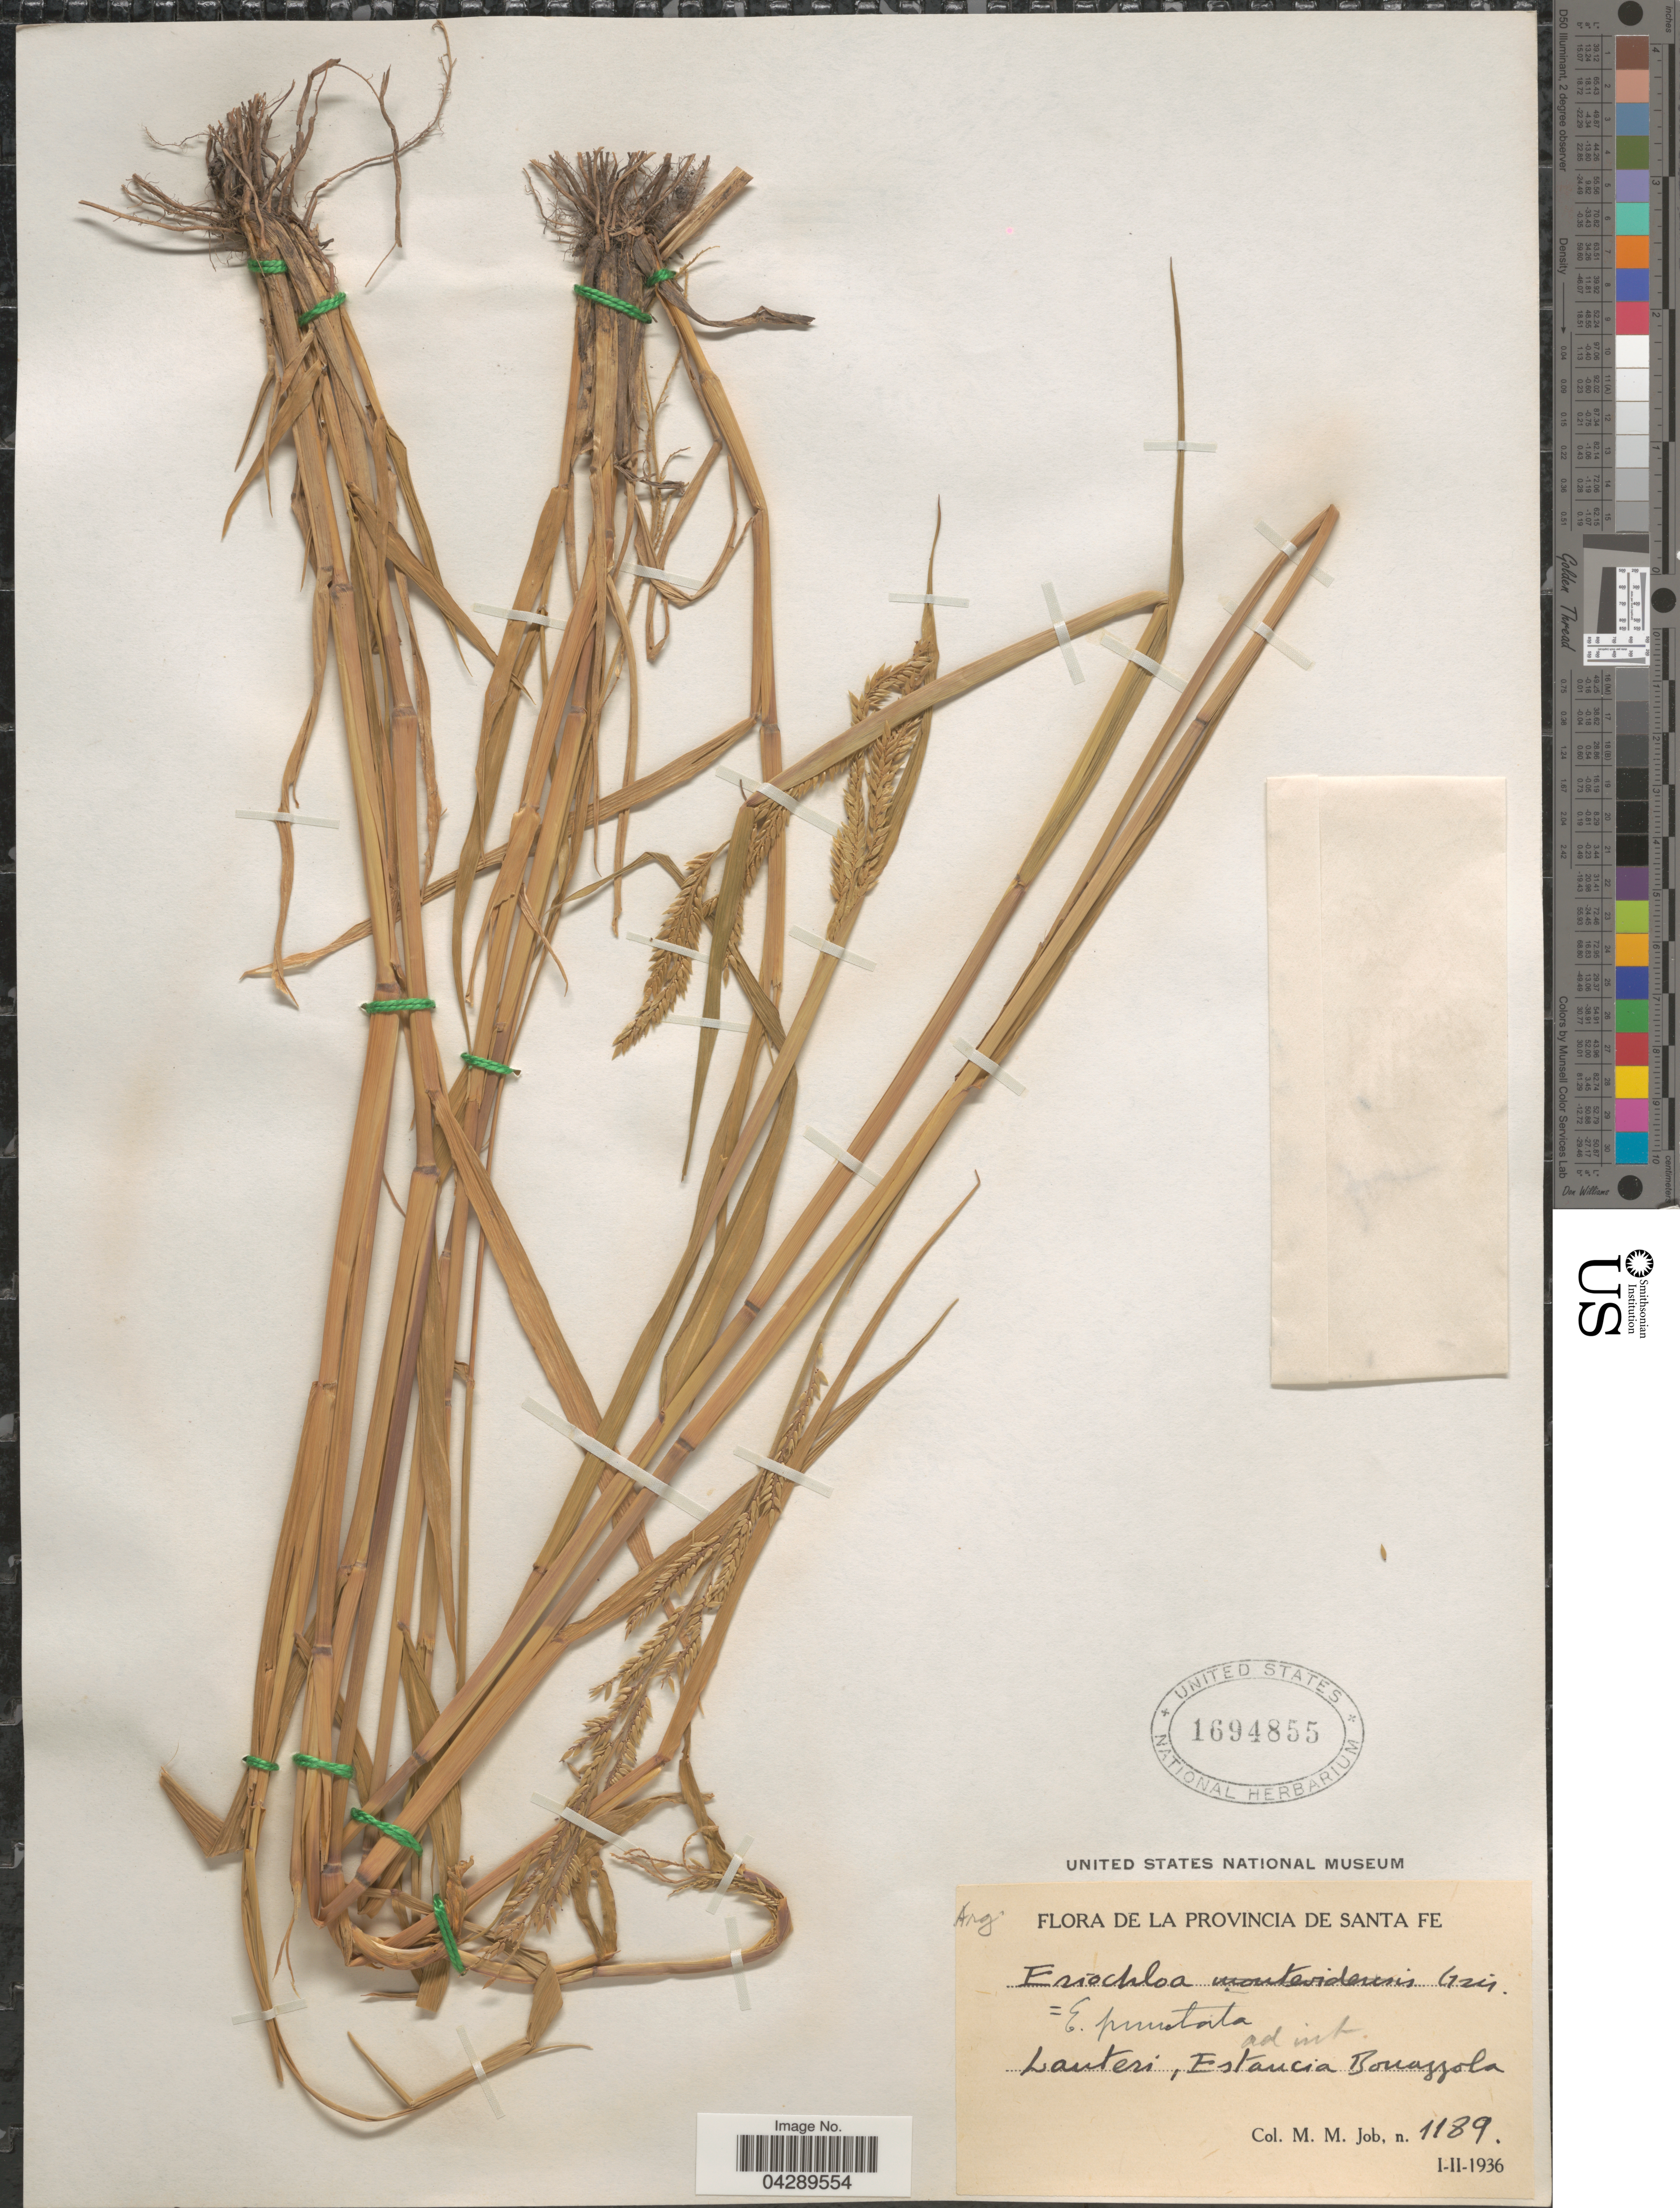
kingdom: Plantae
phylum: Tracheophyta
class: Liliopsida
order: Poales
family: Poaceae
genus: Eriochloa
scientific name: Eriochloa punctata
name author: (L.) Desv. ex Ham.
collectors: M. Job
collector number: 1189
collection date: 1936-01/1936-02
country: Argentina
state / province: Santa Fe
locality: Lanteri, Estancia Bonazzola.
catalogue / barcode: US 1694855